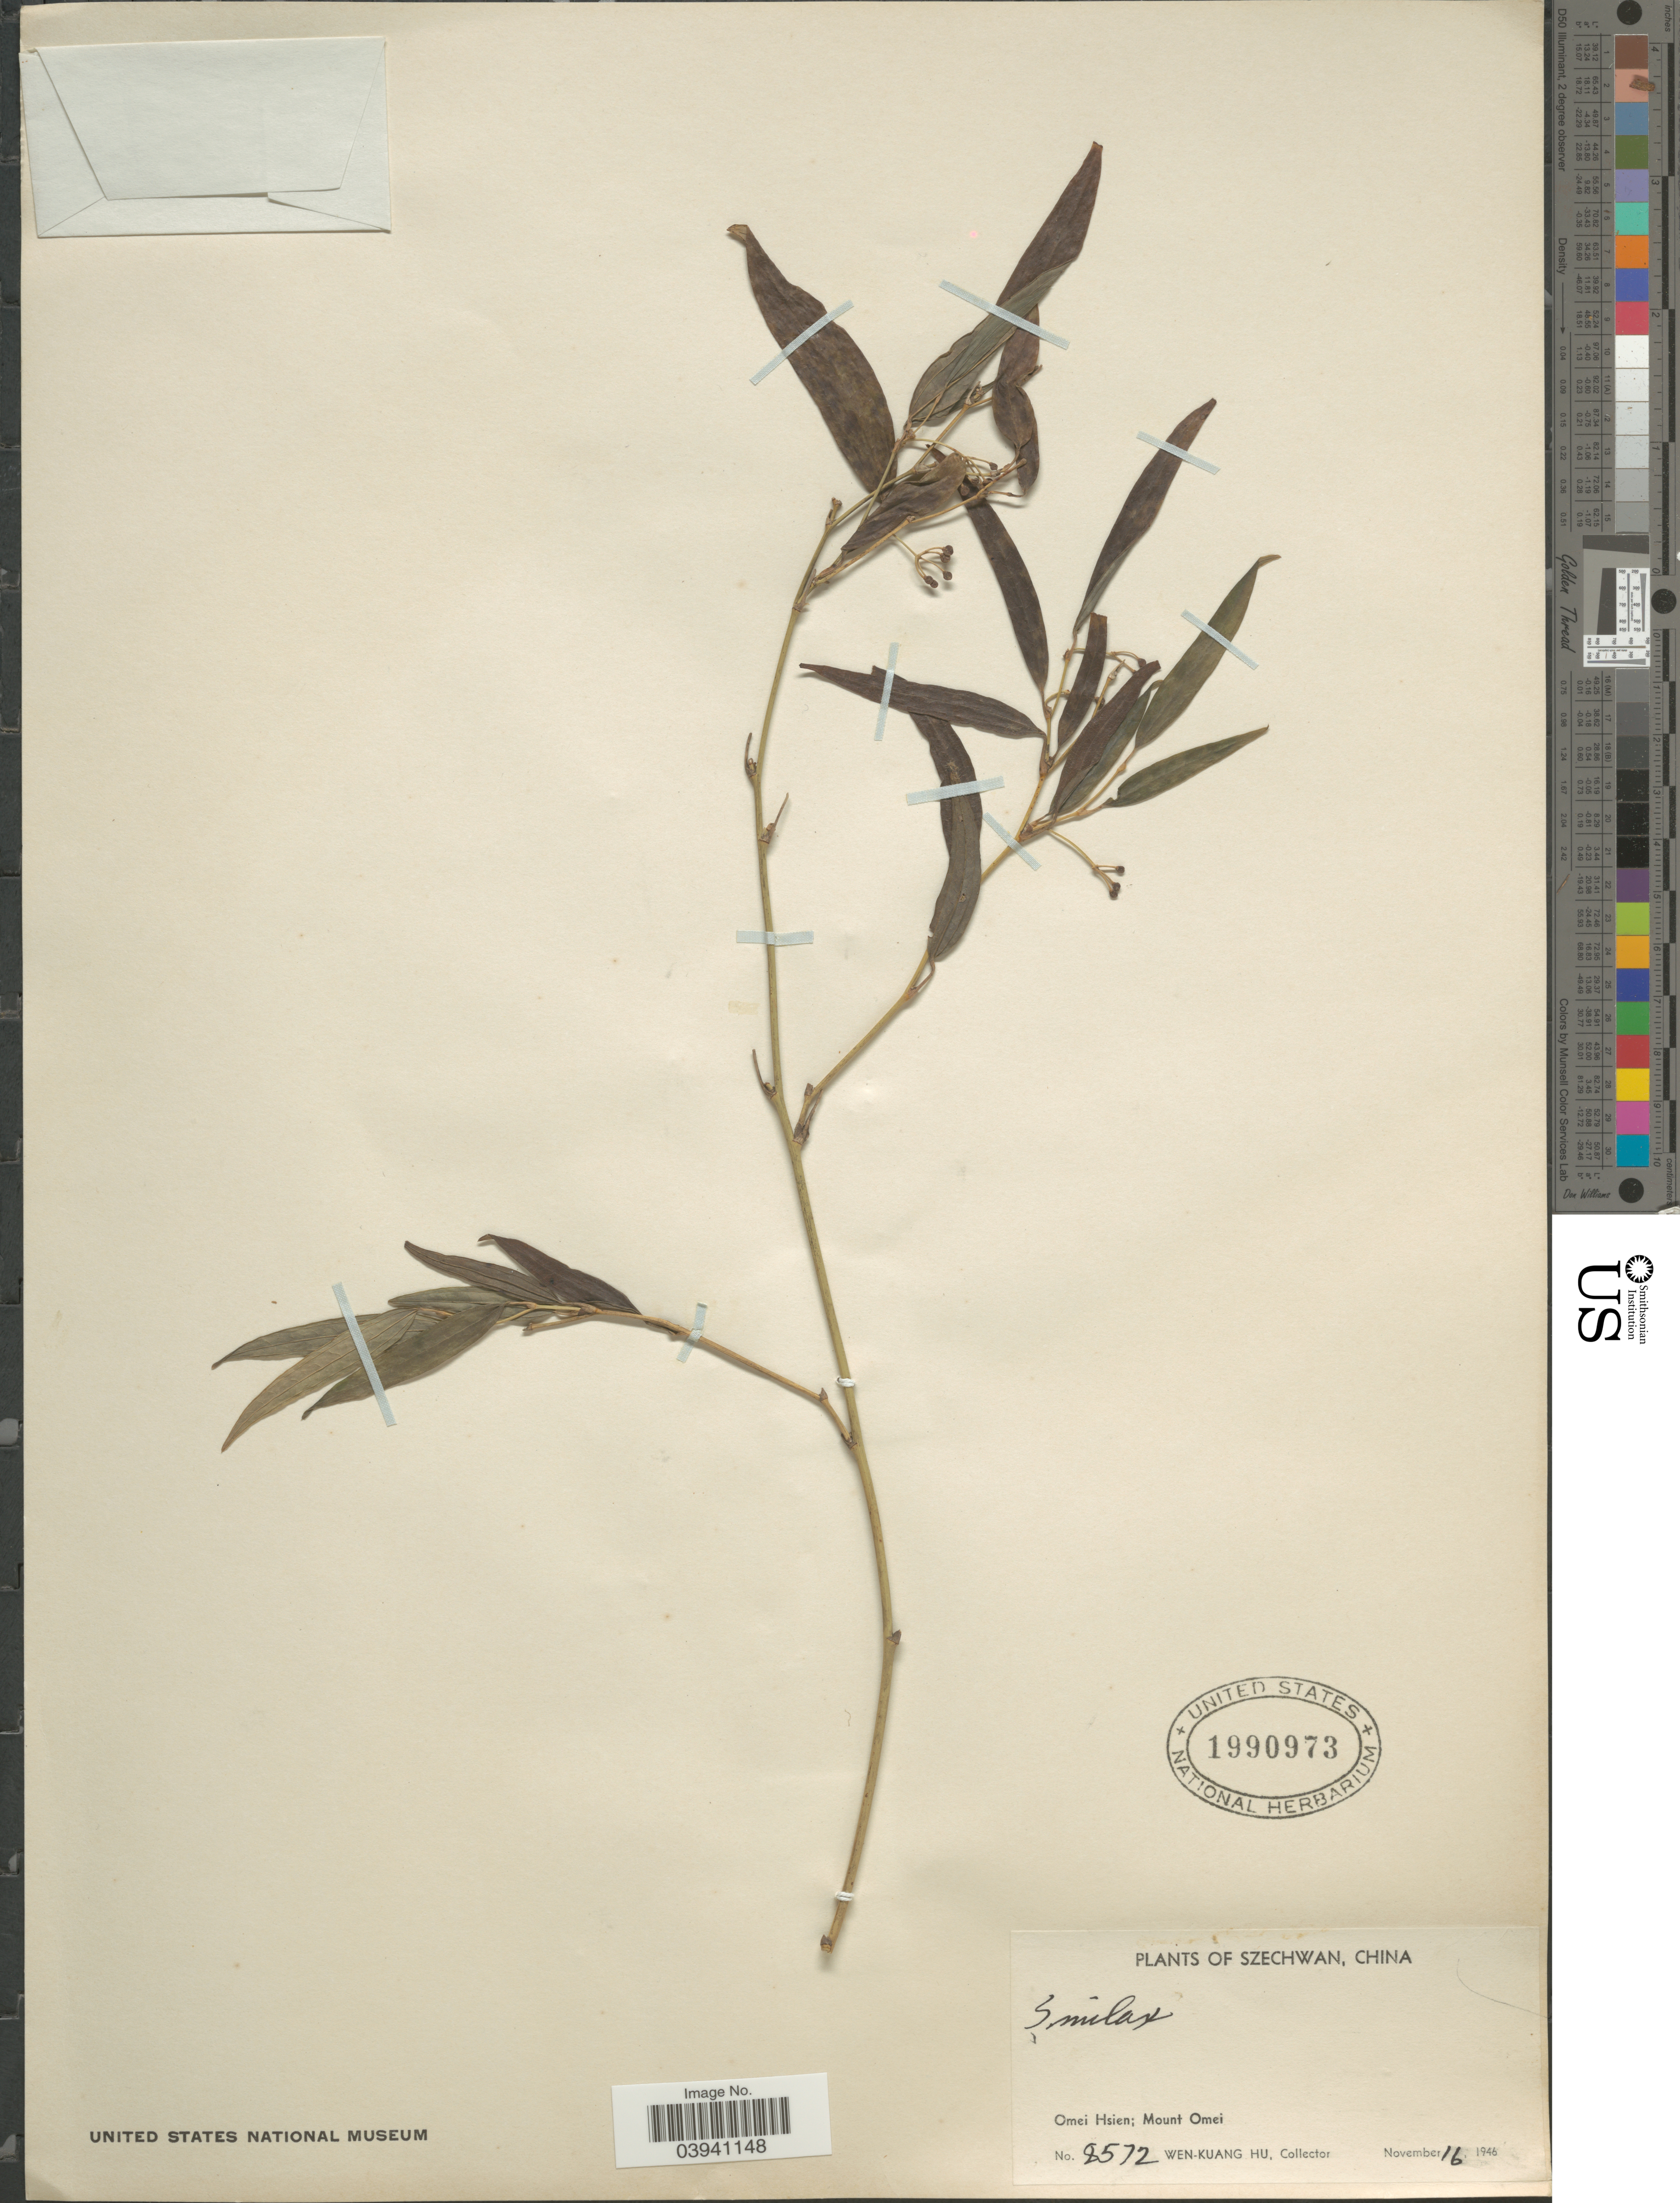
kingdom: Plantae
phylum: Tracheophyta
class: Liliopsida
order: Liliales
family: Smilacaceae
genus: Smilax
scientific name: Smilax sp.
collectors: W. K. Hu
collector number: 8572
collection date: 1946-11-16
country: China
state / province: Sichuan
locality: Szechwan. Omei Hsien; Mount Omei.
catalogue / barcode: US 1990973